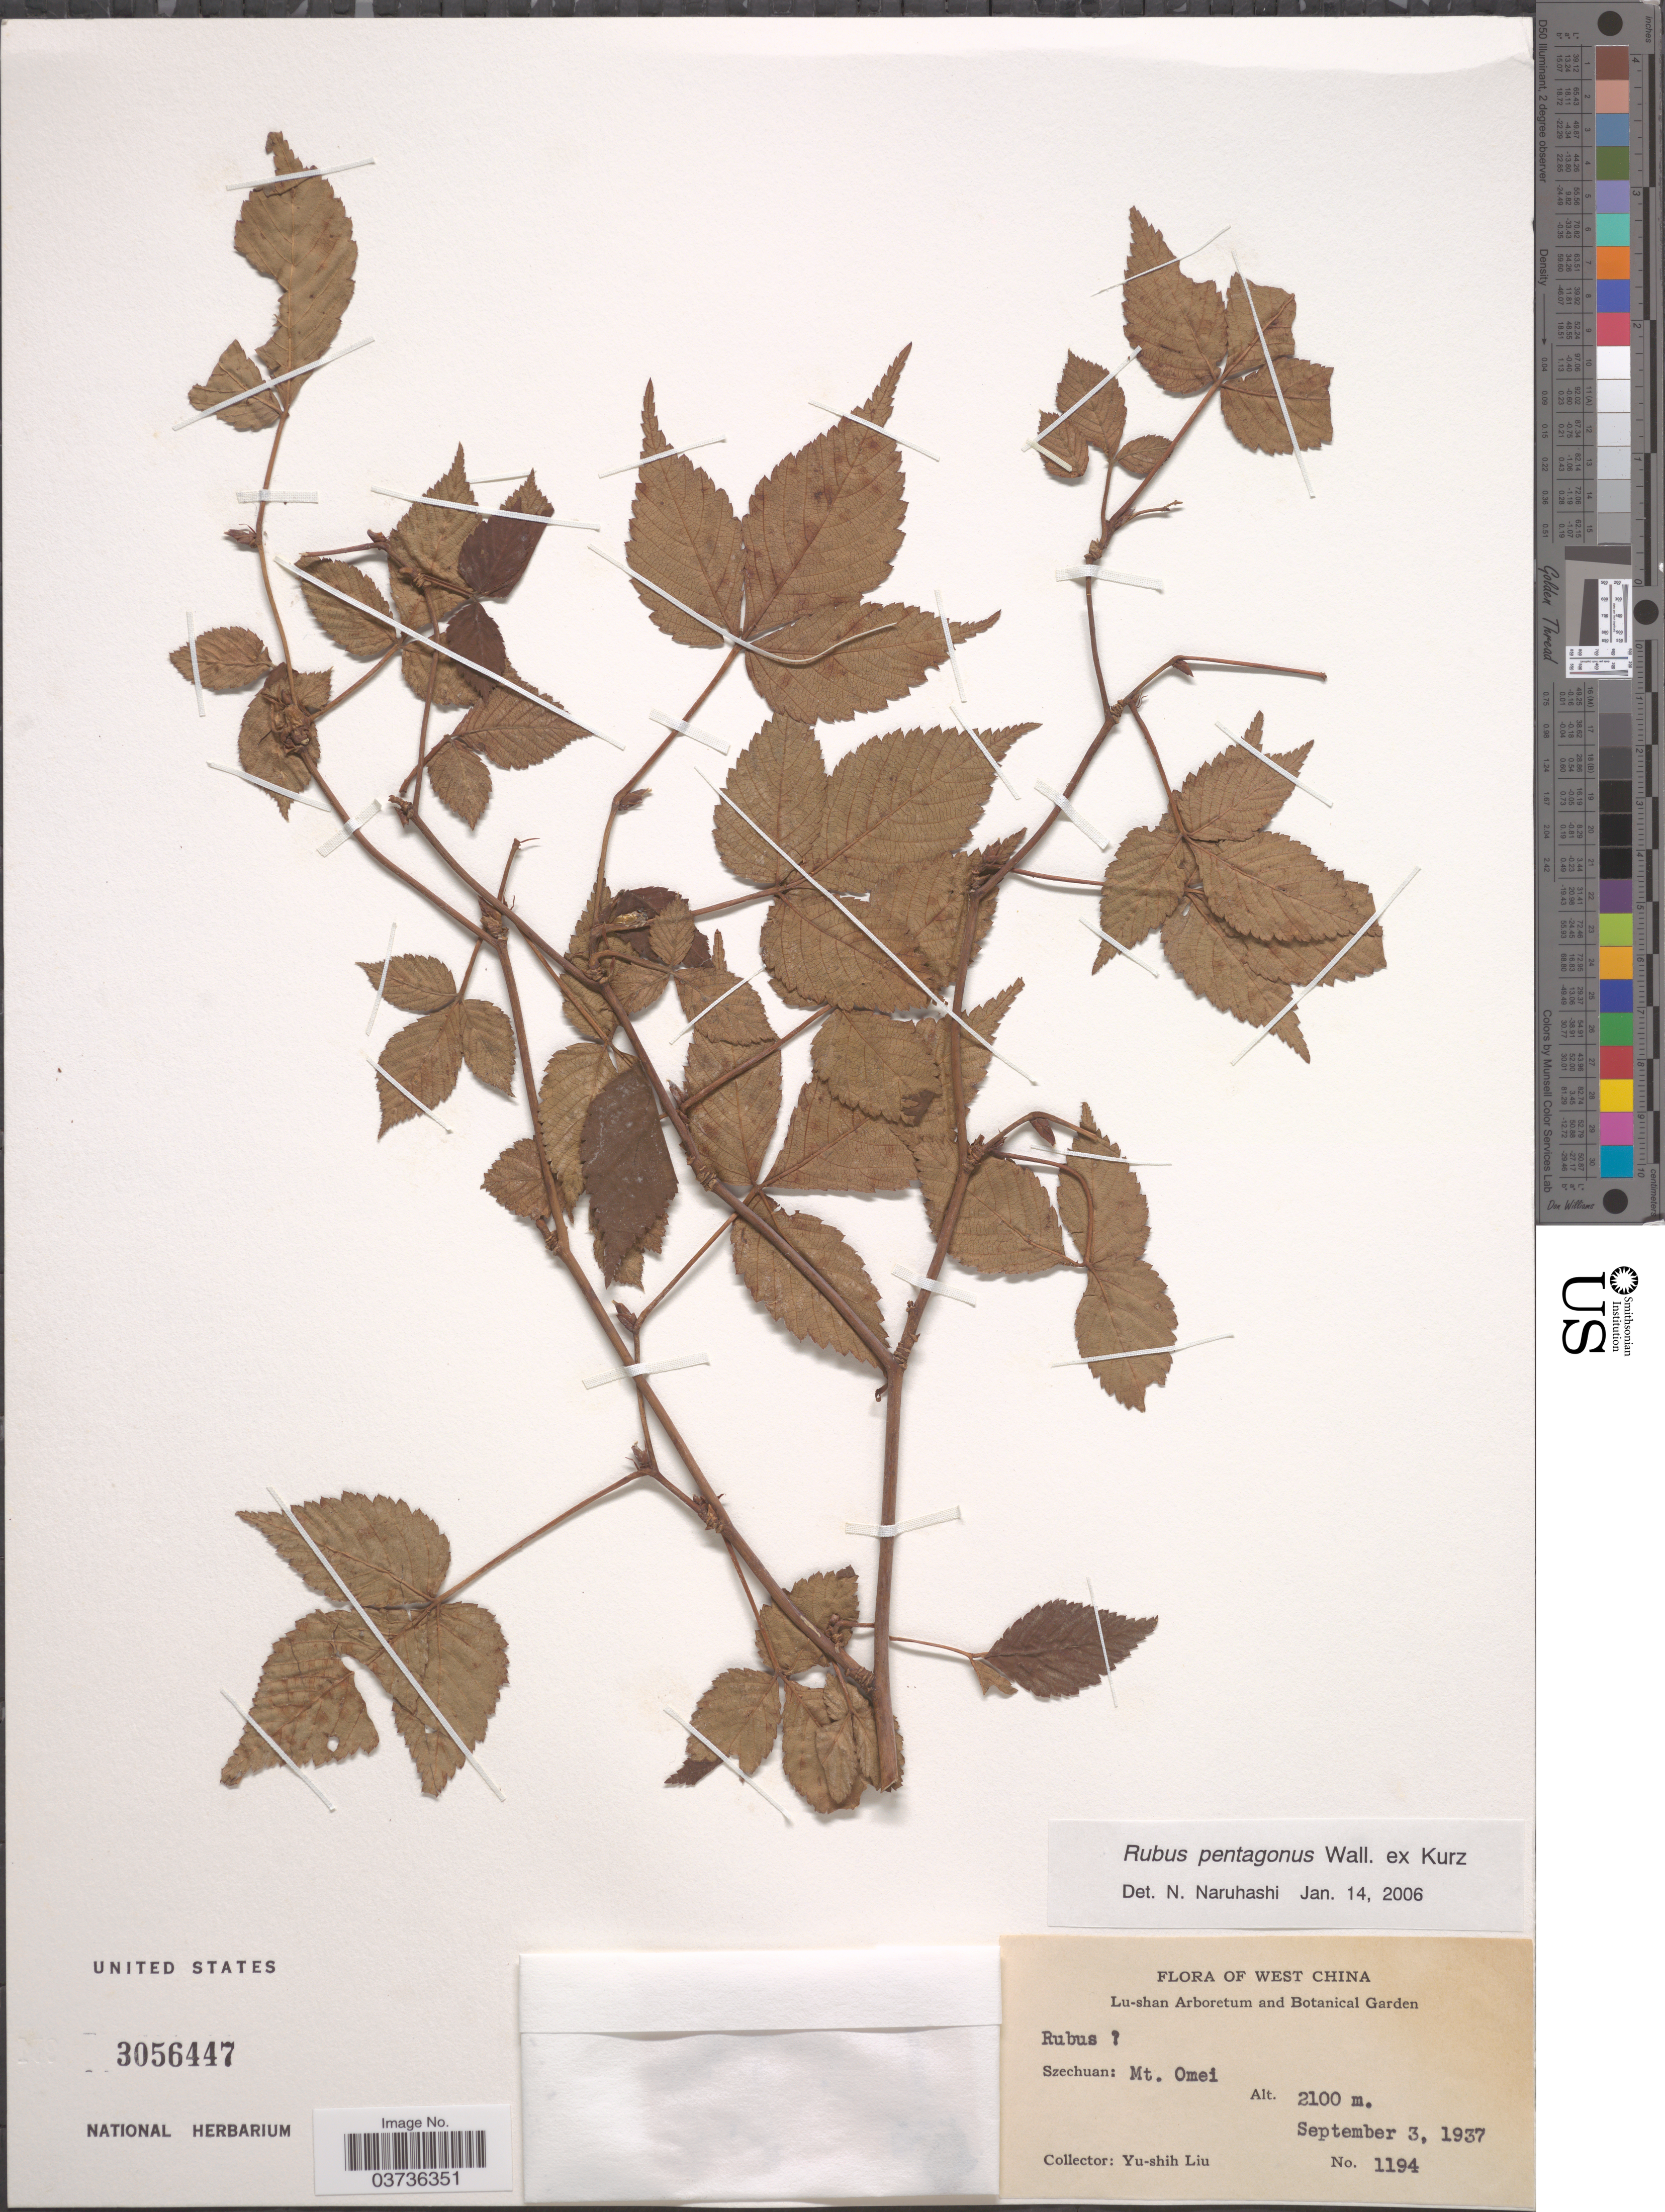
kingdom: Plantae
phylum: Tracheophyta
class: Magnoliopsida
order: Rosales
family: Rosaceae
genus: Rubus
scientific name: Rubus pentagons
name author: Wall. & Focke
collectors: Y.-S. Liu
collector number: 1194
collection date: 1937-09-03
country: China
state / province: Sichuan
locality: West China. Szechuan: Mt. Omei.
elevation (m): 2100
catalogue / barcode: US 3056447